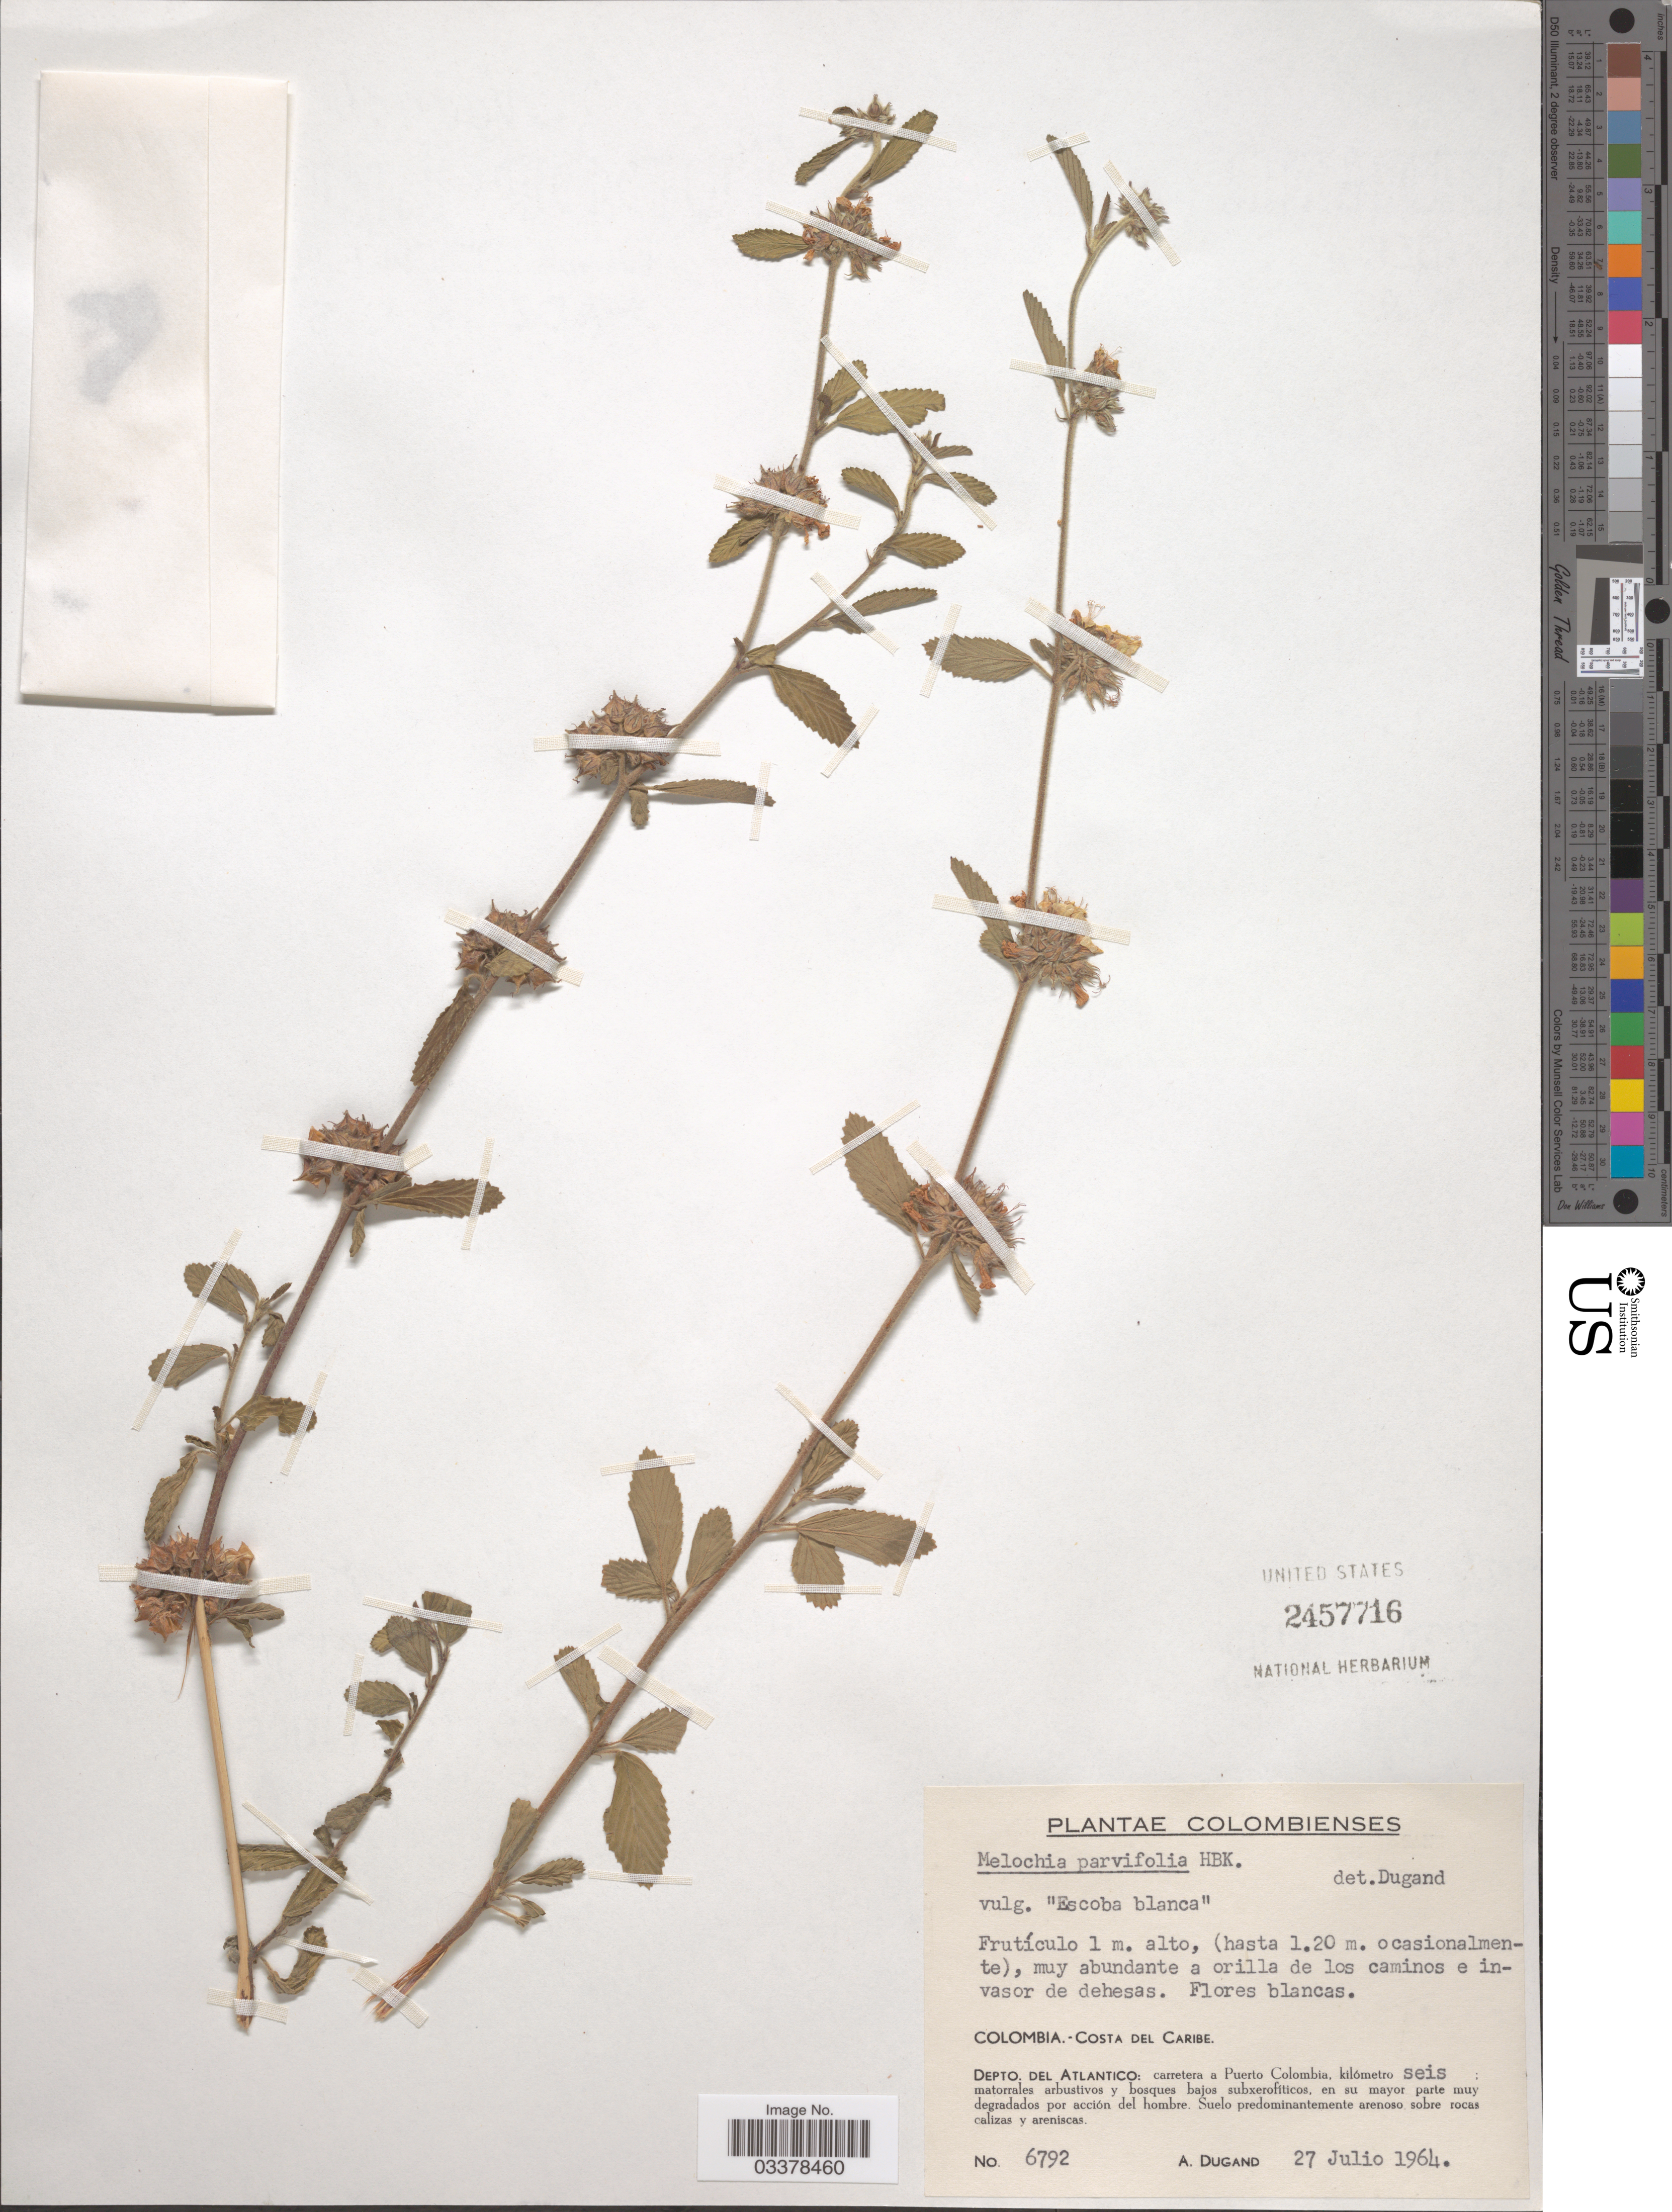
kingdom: Plantae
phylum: Tracheophyta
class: Magnoliopsida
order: Malvales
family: Malvaceae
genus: Melochia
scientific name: Melochia parvifolia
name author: Kunth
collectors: A. Dugand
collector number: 6792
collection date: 1964-07-27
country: Colombia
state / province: Atlántico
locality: Costa del Caribe. Depto. del Atlantico: carretera a Puerto Colombia, kilómetro seis matorrales arbustivos.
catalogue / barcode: US 2457716